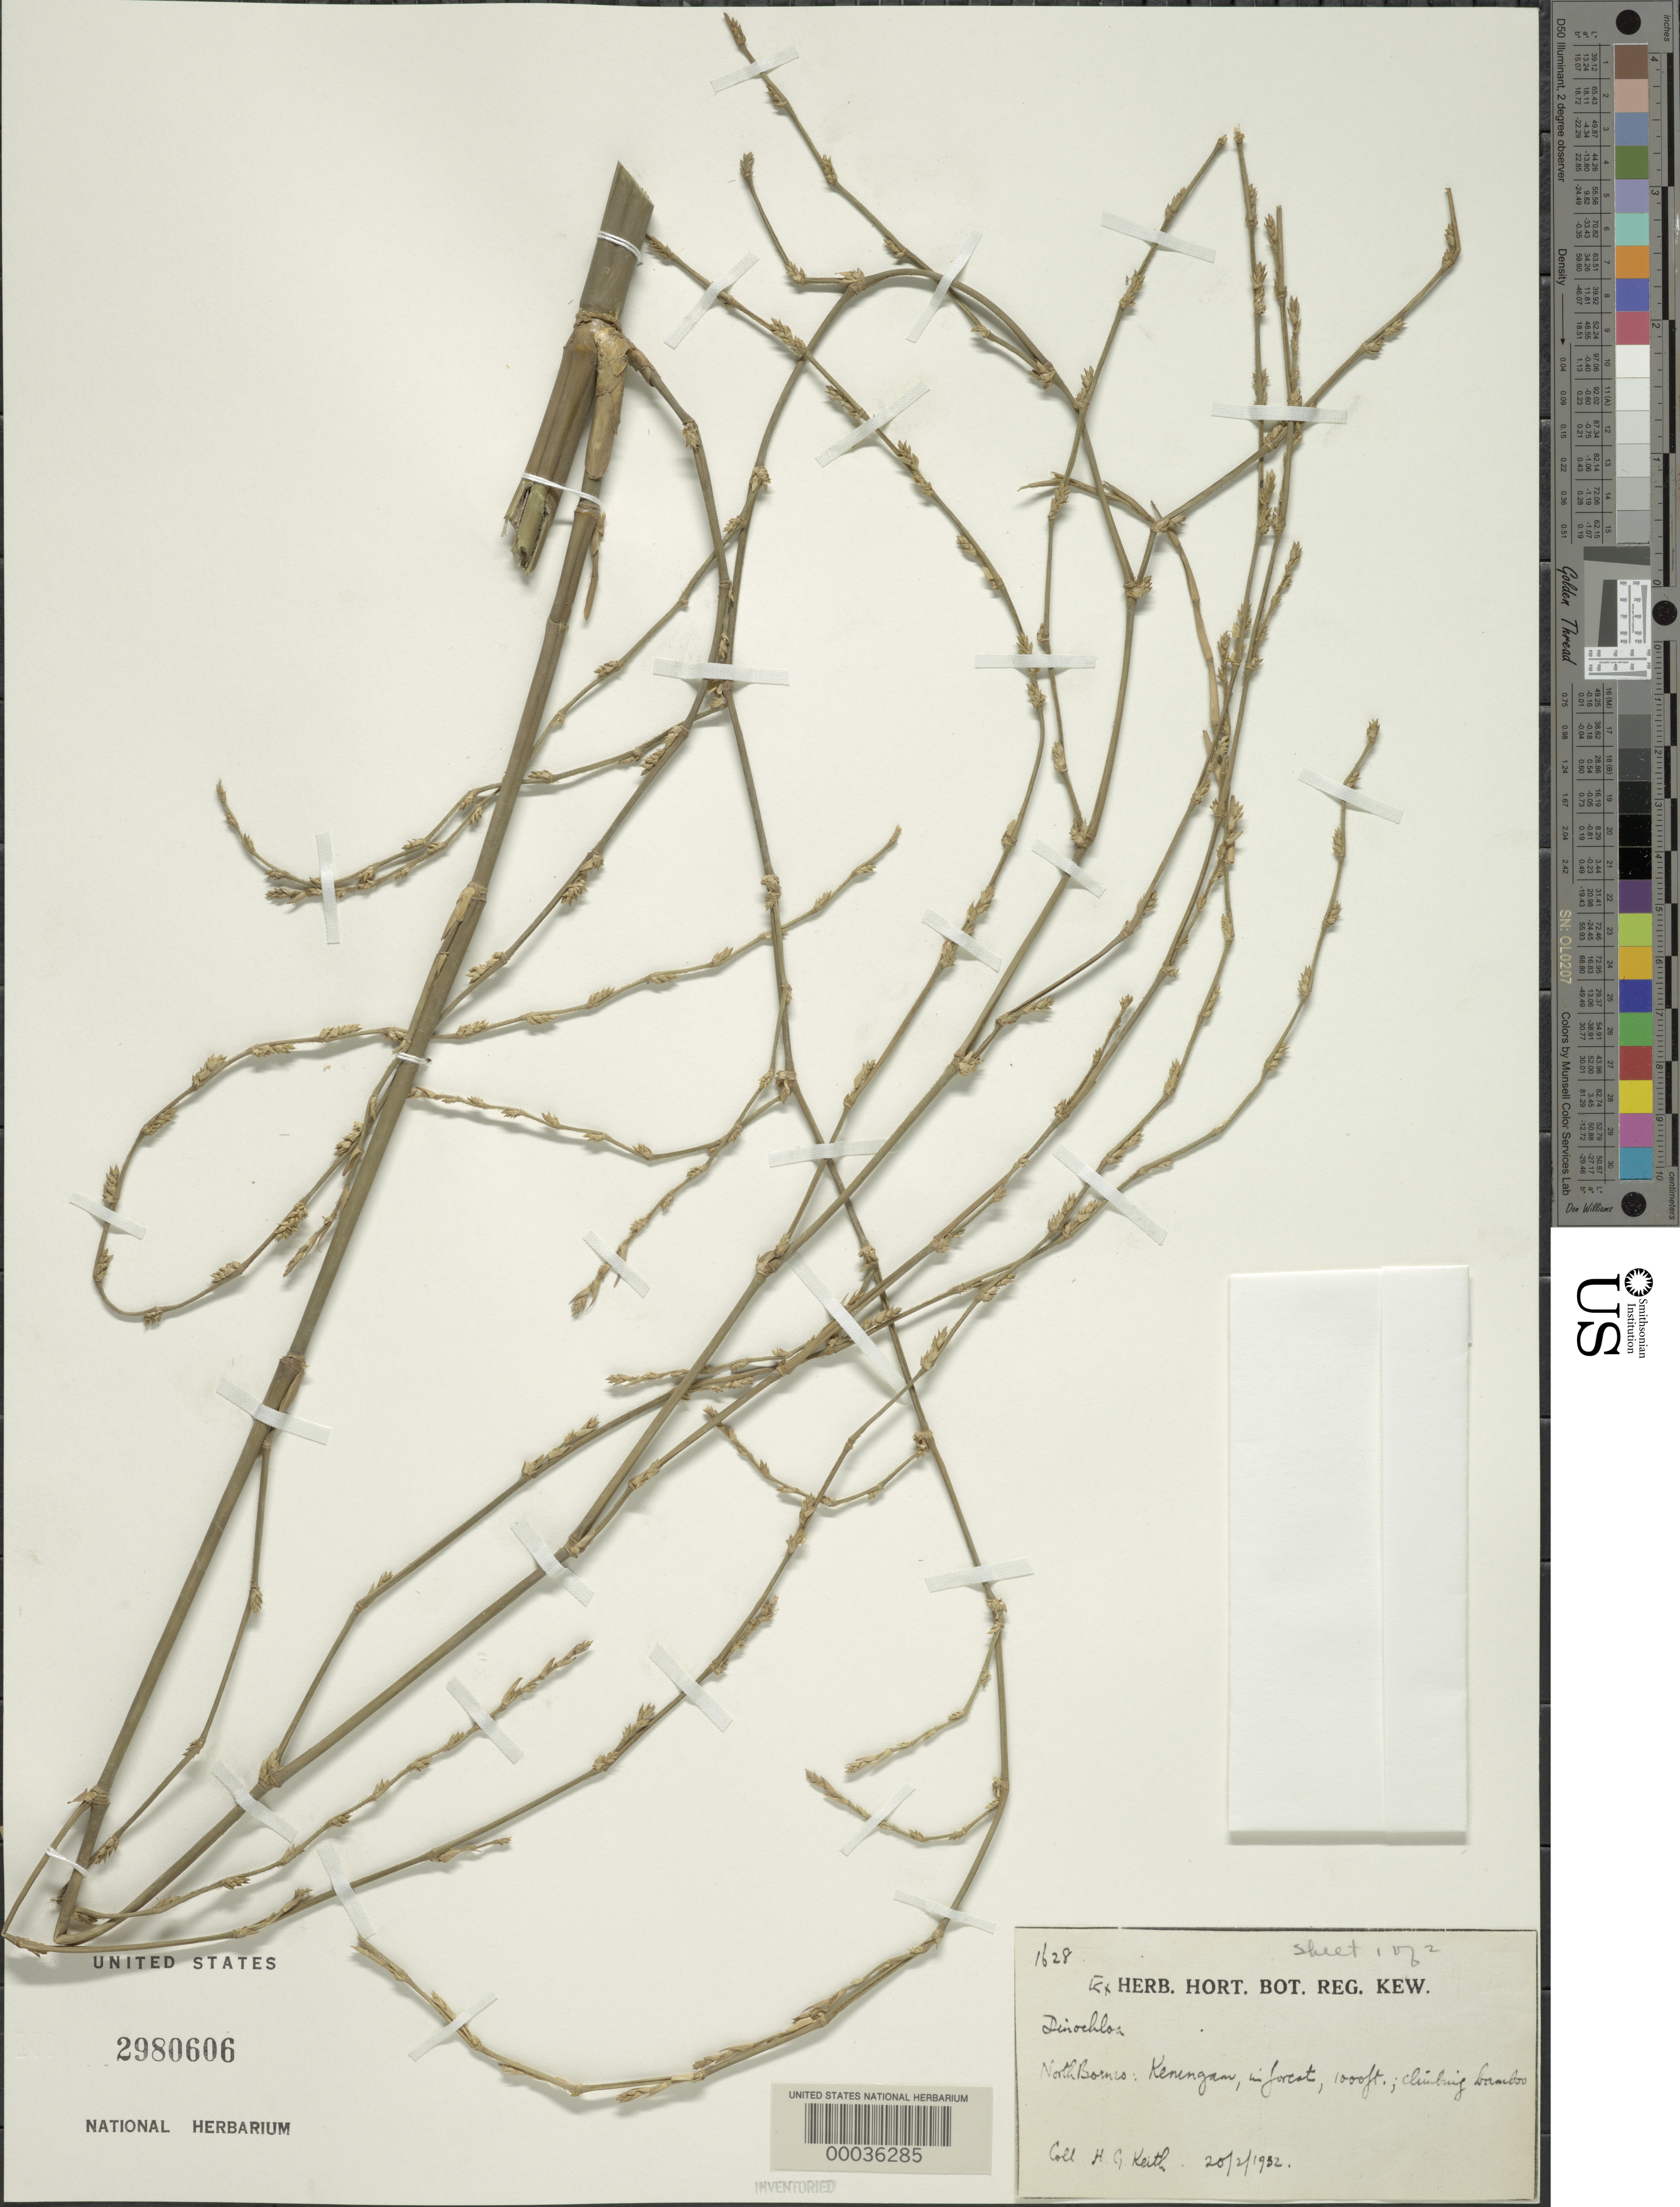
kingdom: Plantae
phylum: Tracheophyta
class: Liliopsida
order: Poales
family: Poaceae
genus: Dinochloa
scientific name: Dinochloa sp.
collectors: H. Keith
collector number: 1628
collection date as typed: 20 Feb 1932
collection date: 1932-02-20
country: Malaysia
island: Borneo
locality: Keningam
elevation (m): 305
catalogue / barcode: US 2980606